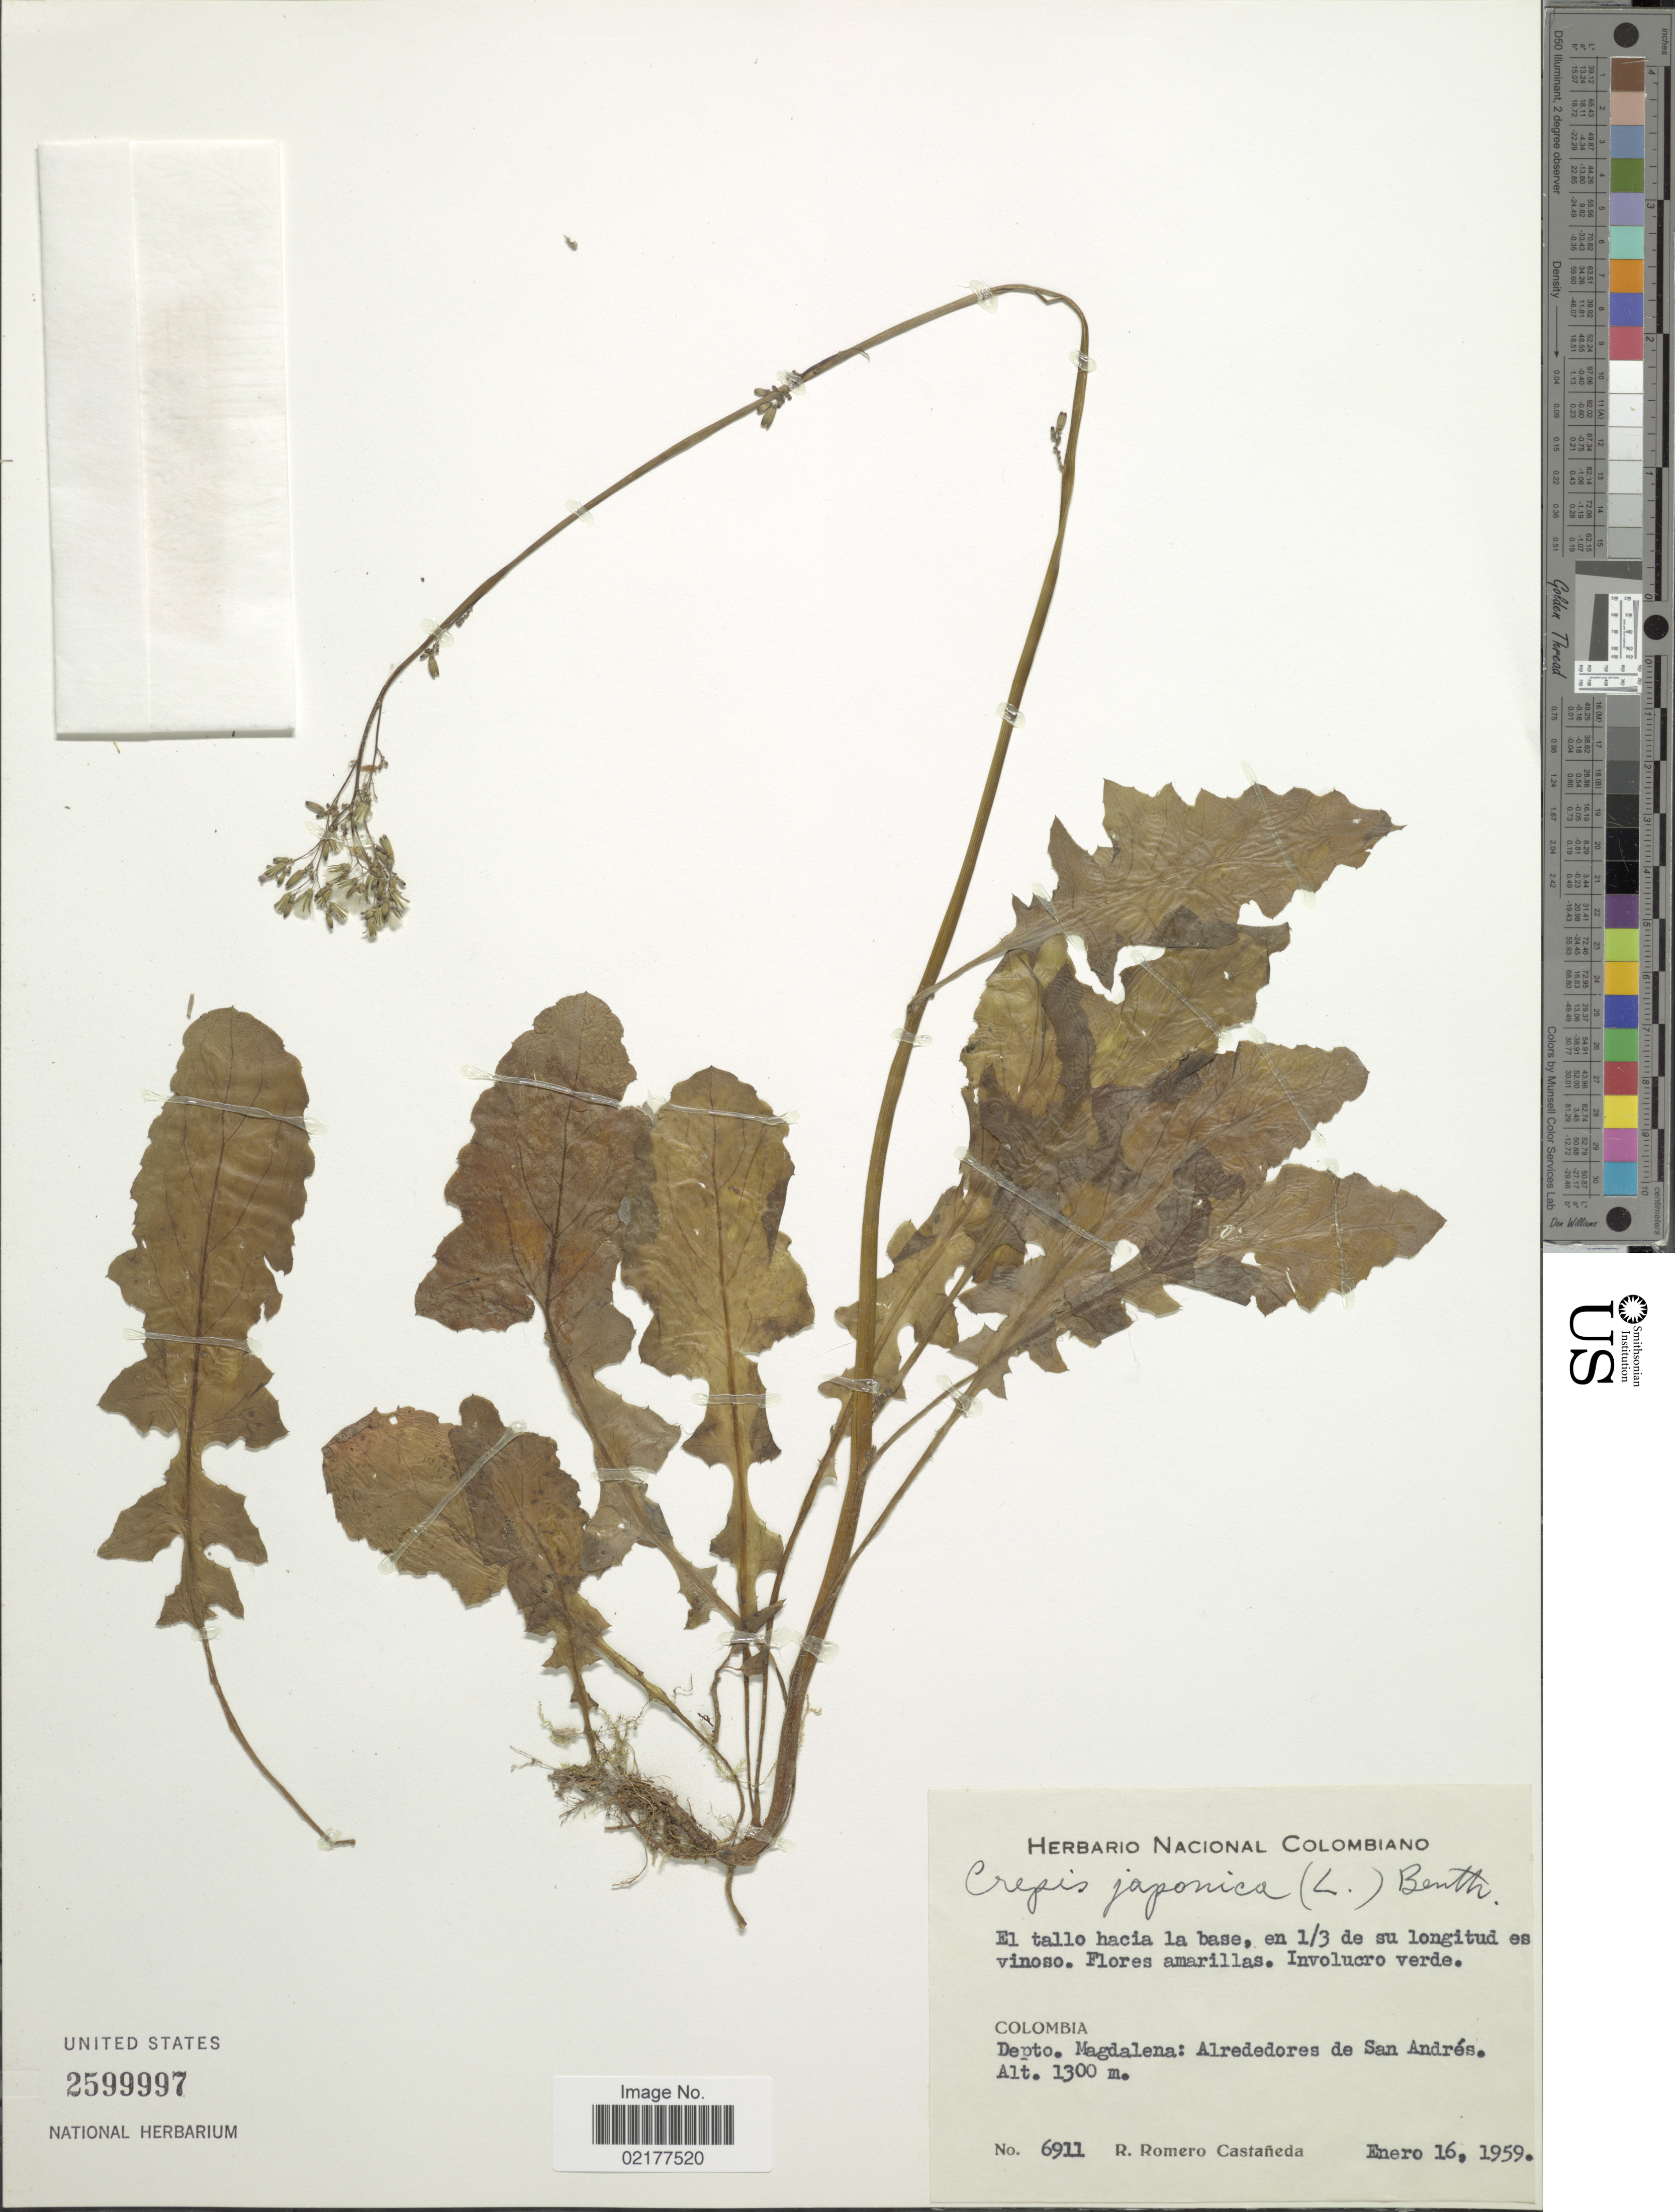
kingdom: Plantae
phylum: Tracheophyta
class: Magnoliopsida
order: Asterales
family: Asteraceae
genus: Youngia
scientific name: Youngia japonica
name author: (L.) DC.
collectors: R. Romero Castañeda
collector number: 6911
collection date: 1959-01-16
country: Colombia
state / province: Magdalena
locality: Alrededores de San Andrés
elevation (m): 1300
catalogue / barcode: US 2599997